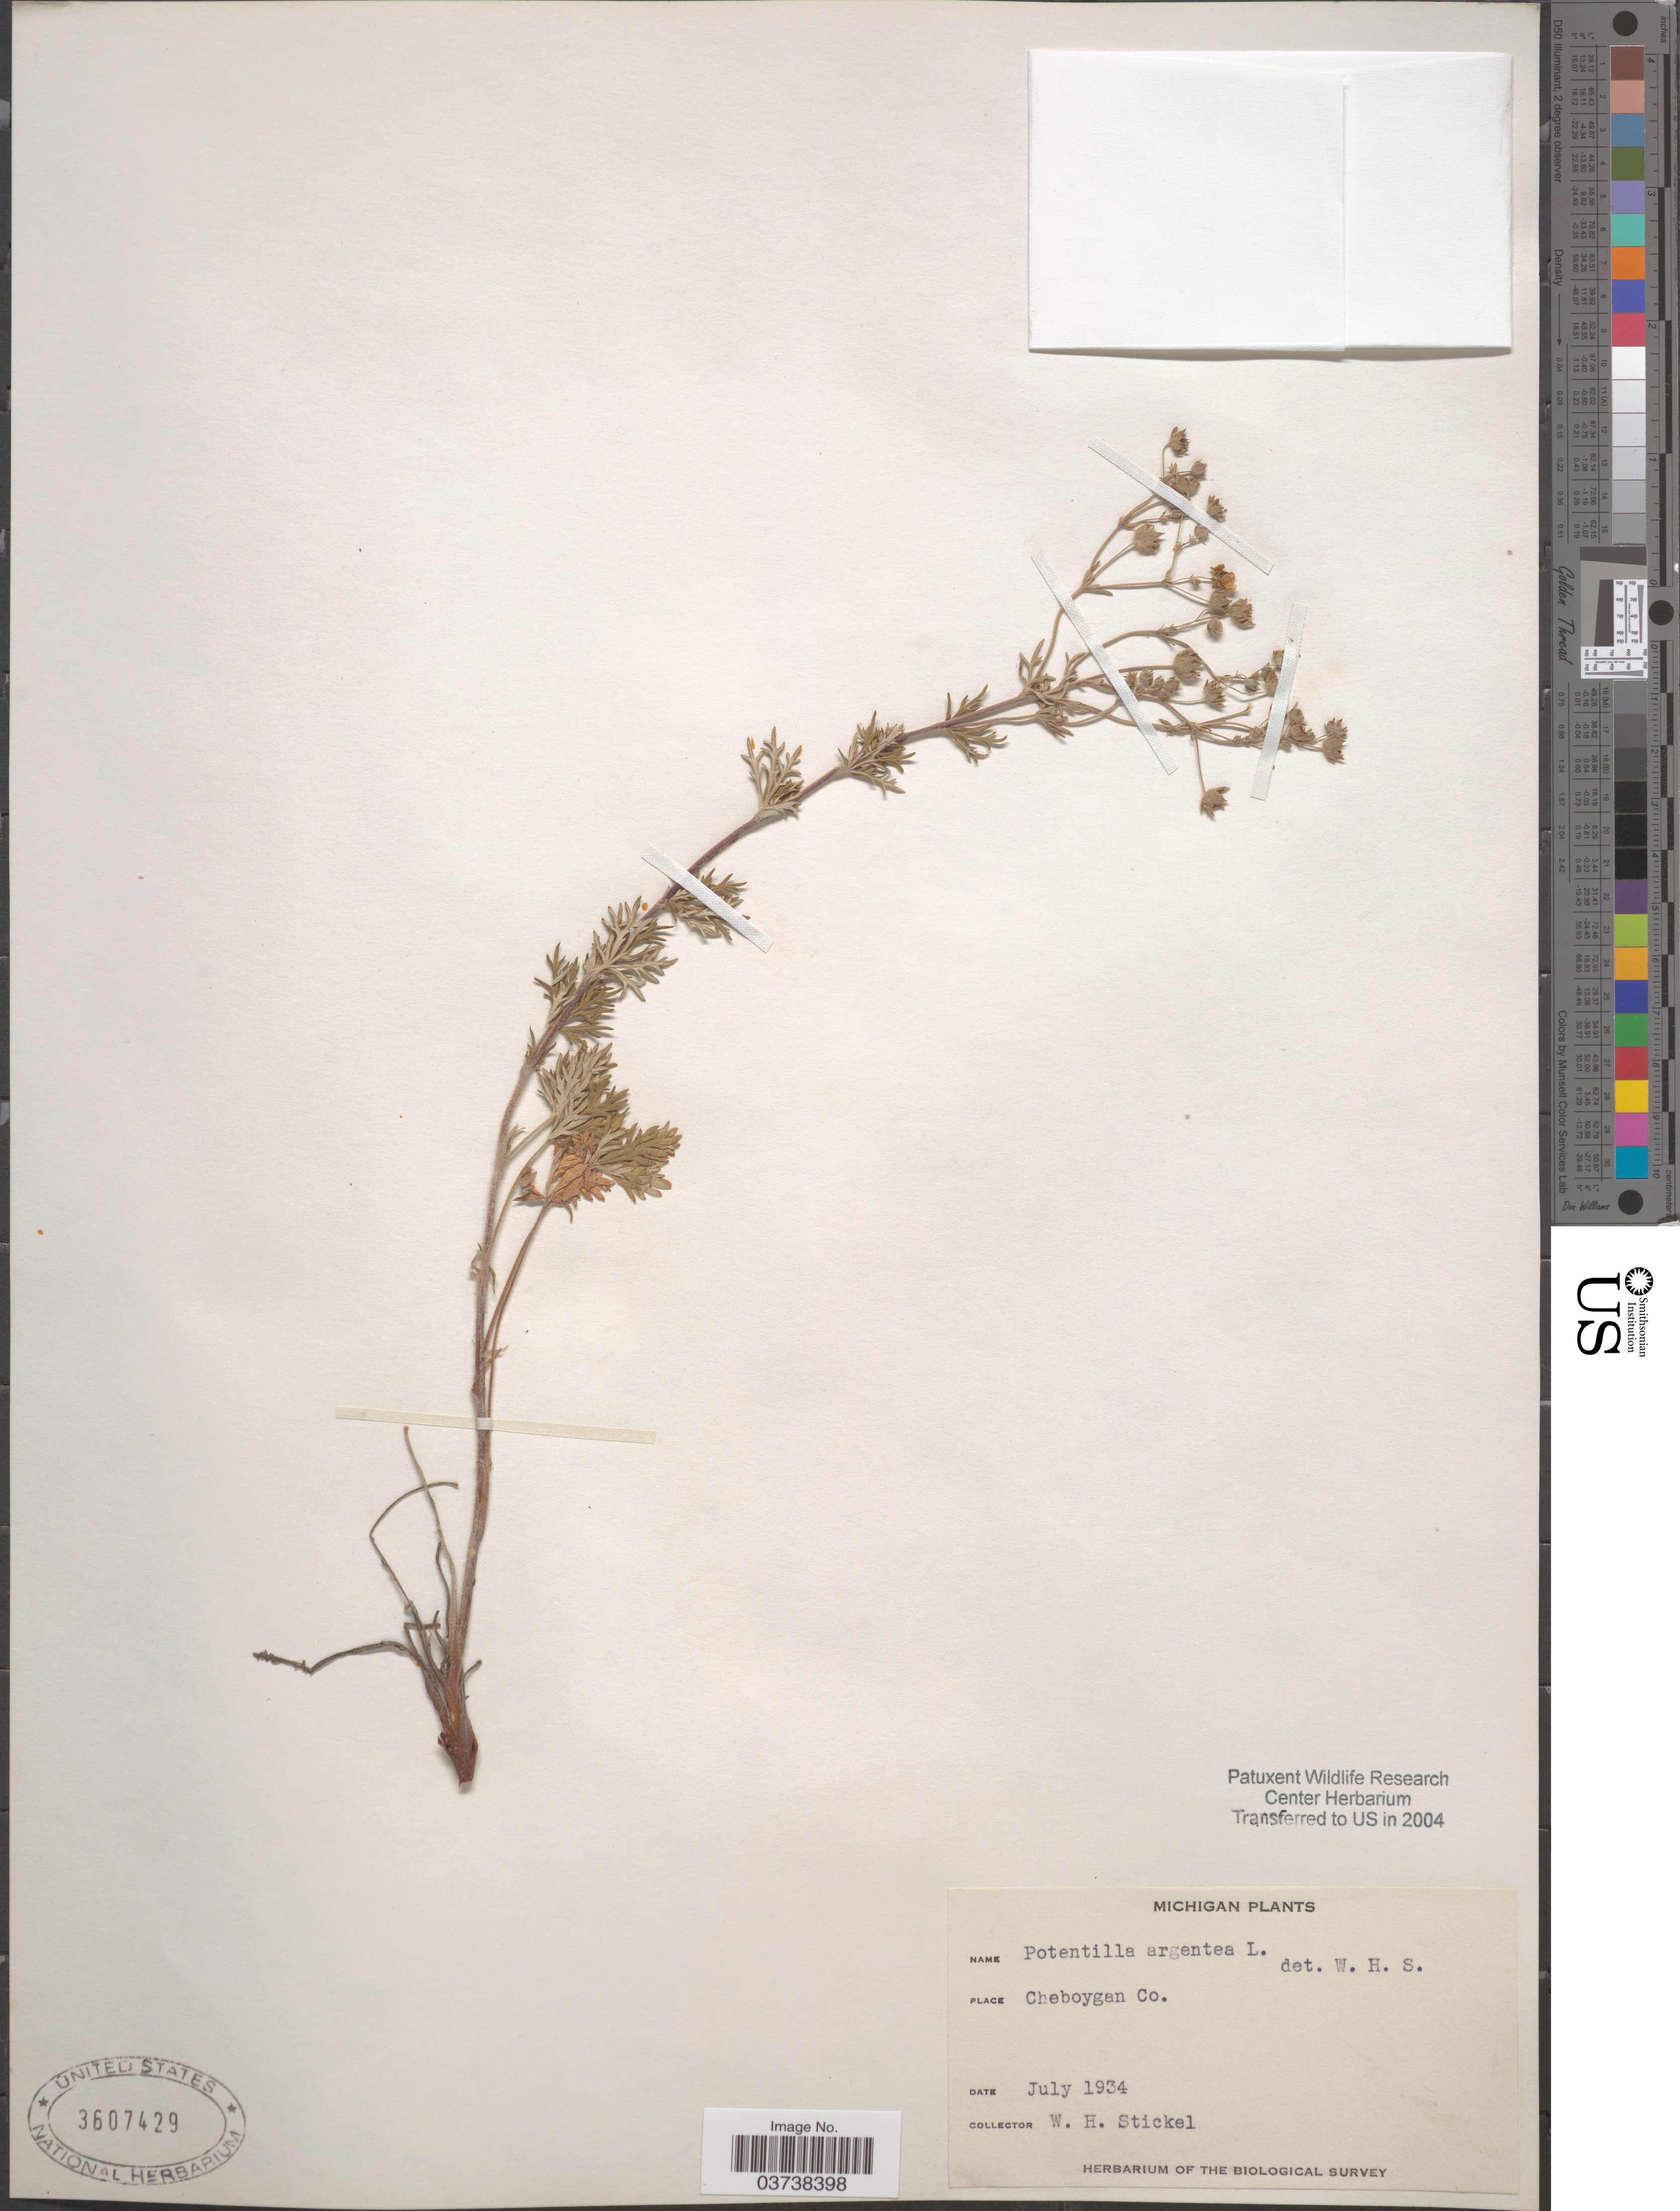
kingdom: Plantae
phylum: Tracheophyta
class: Magnoliopsida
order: Rosales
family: Rosaceae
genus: Potentilla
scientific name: Potentilla argentea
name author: L.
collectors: W. Stickel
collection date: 1934-07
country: United States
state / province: Michigan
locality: Cheboygan Co.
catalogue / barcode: US 3607429